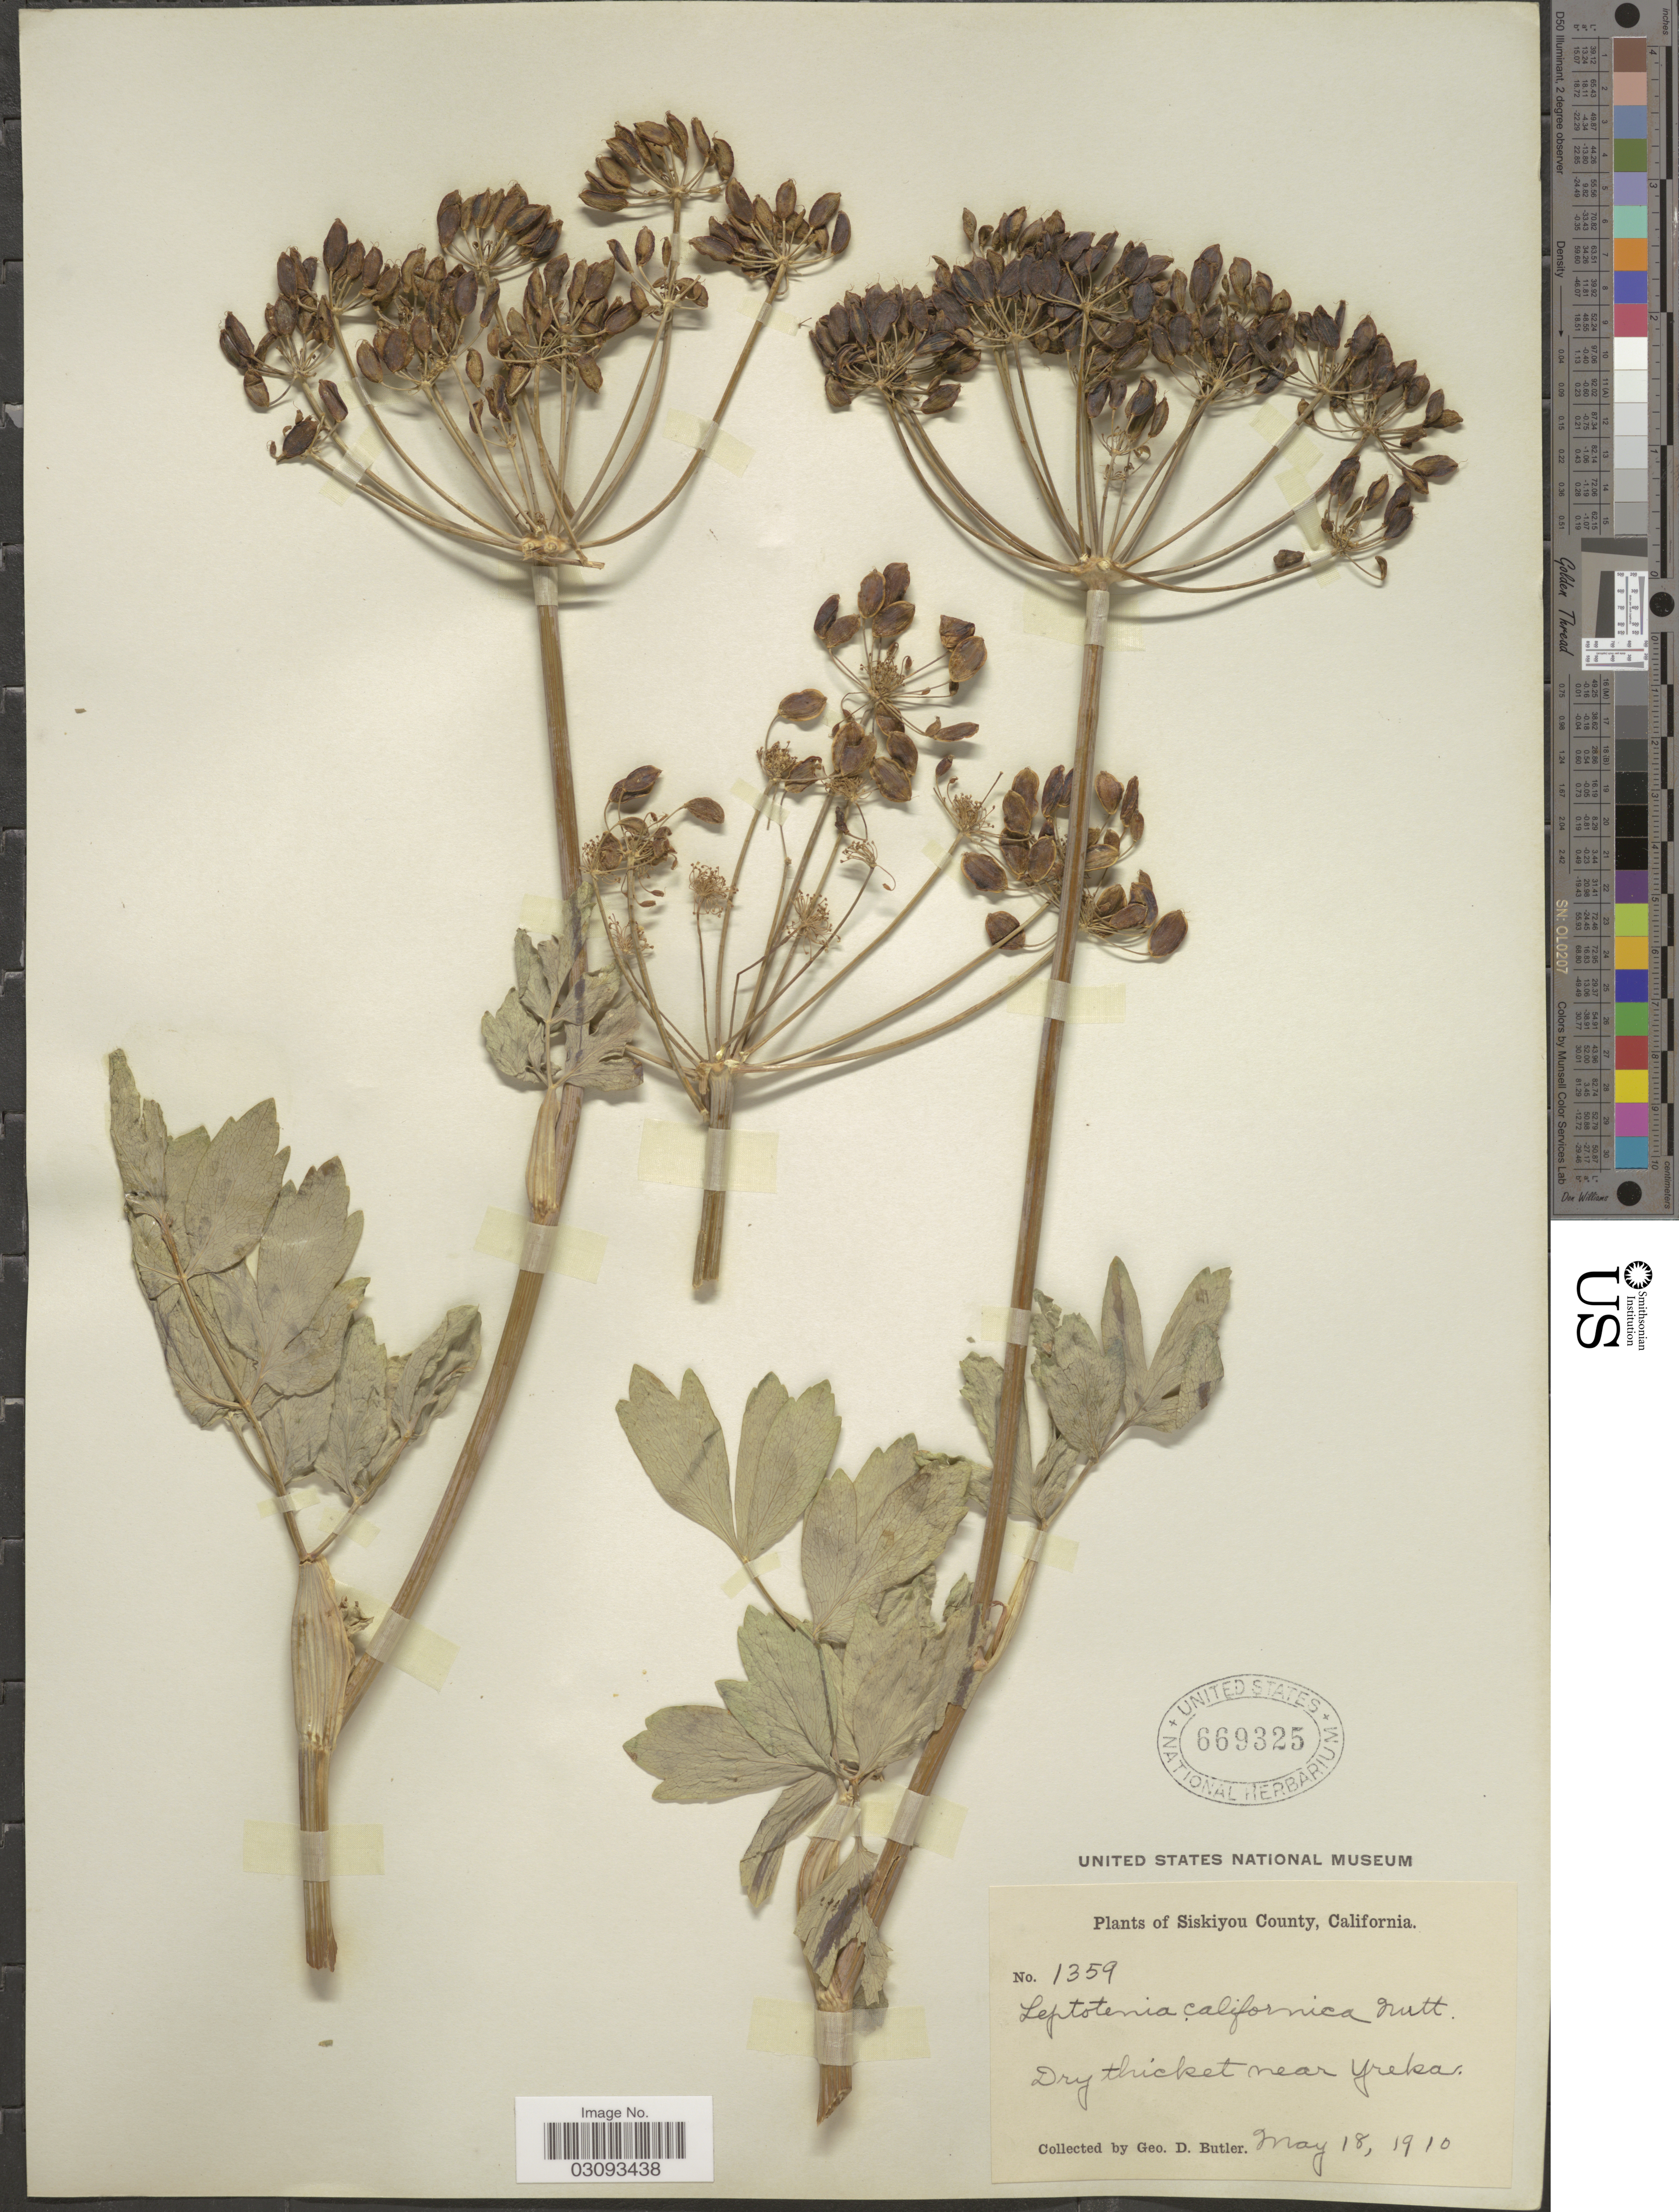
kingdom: Plantae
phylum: Tracheophyta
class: Magnoliopsida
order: Apiales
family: Apiaceae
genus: Lomatium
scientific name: Lomatium californicum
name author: (Nutt.) Mathias & Constance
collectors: G. D. Butler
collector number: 1359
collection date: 1910-05-18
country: United States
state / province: California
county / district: Siskiyou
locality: Siskiyou County. Dry thicket near Yreka.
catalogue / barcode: US 669325